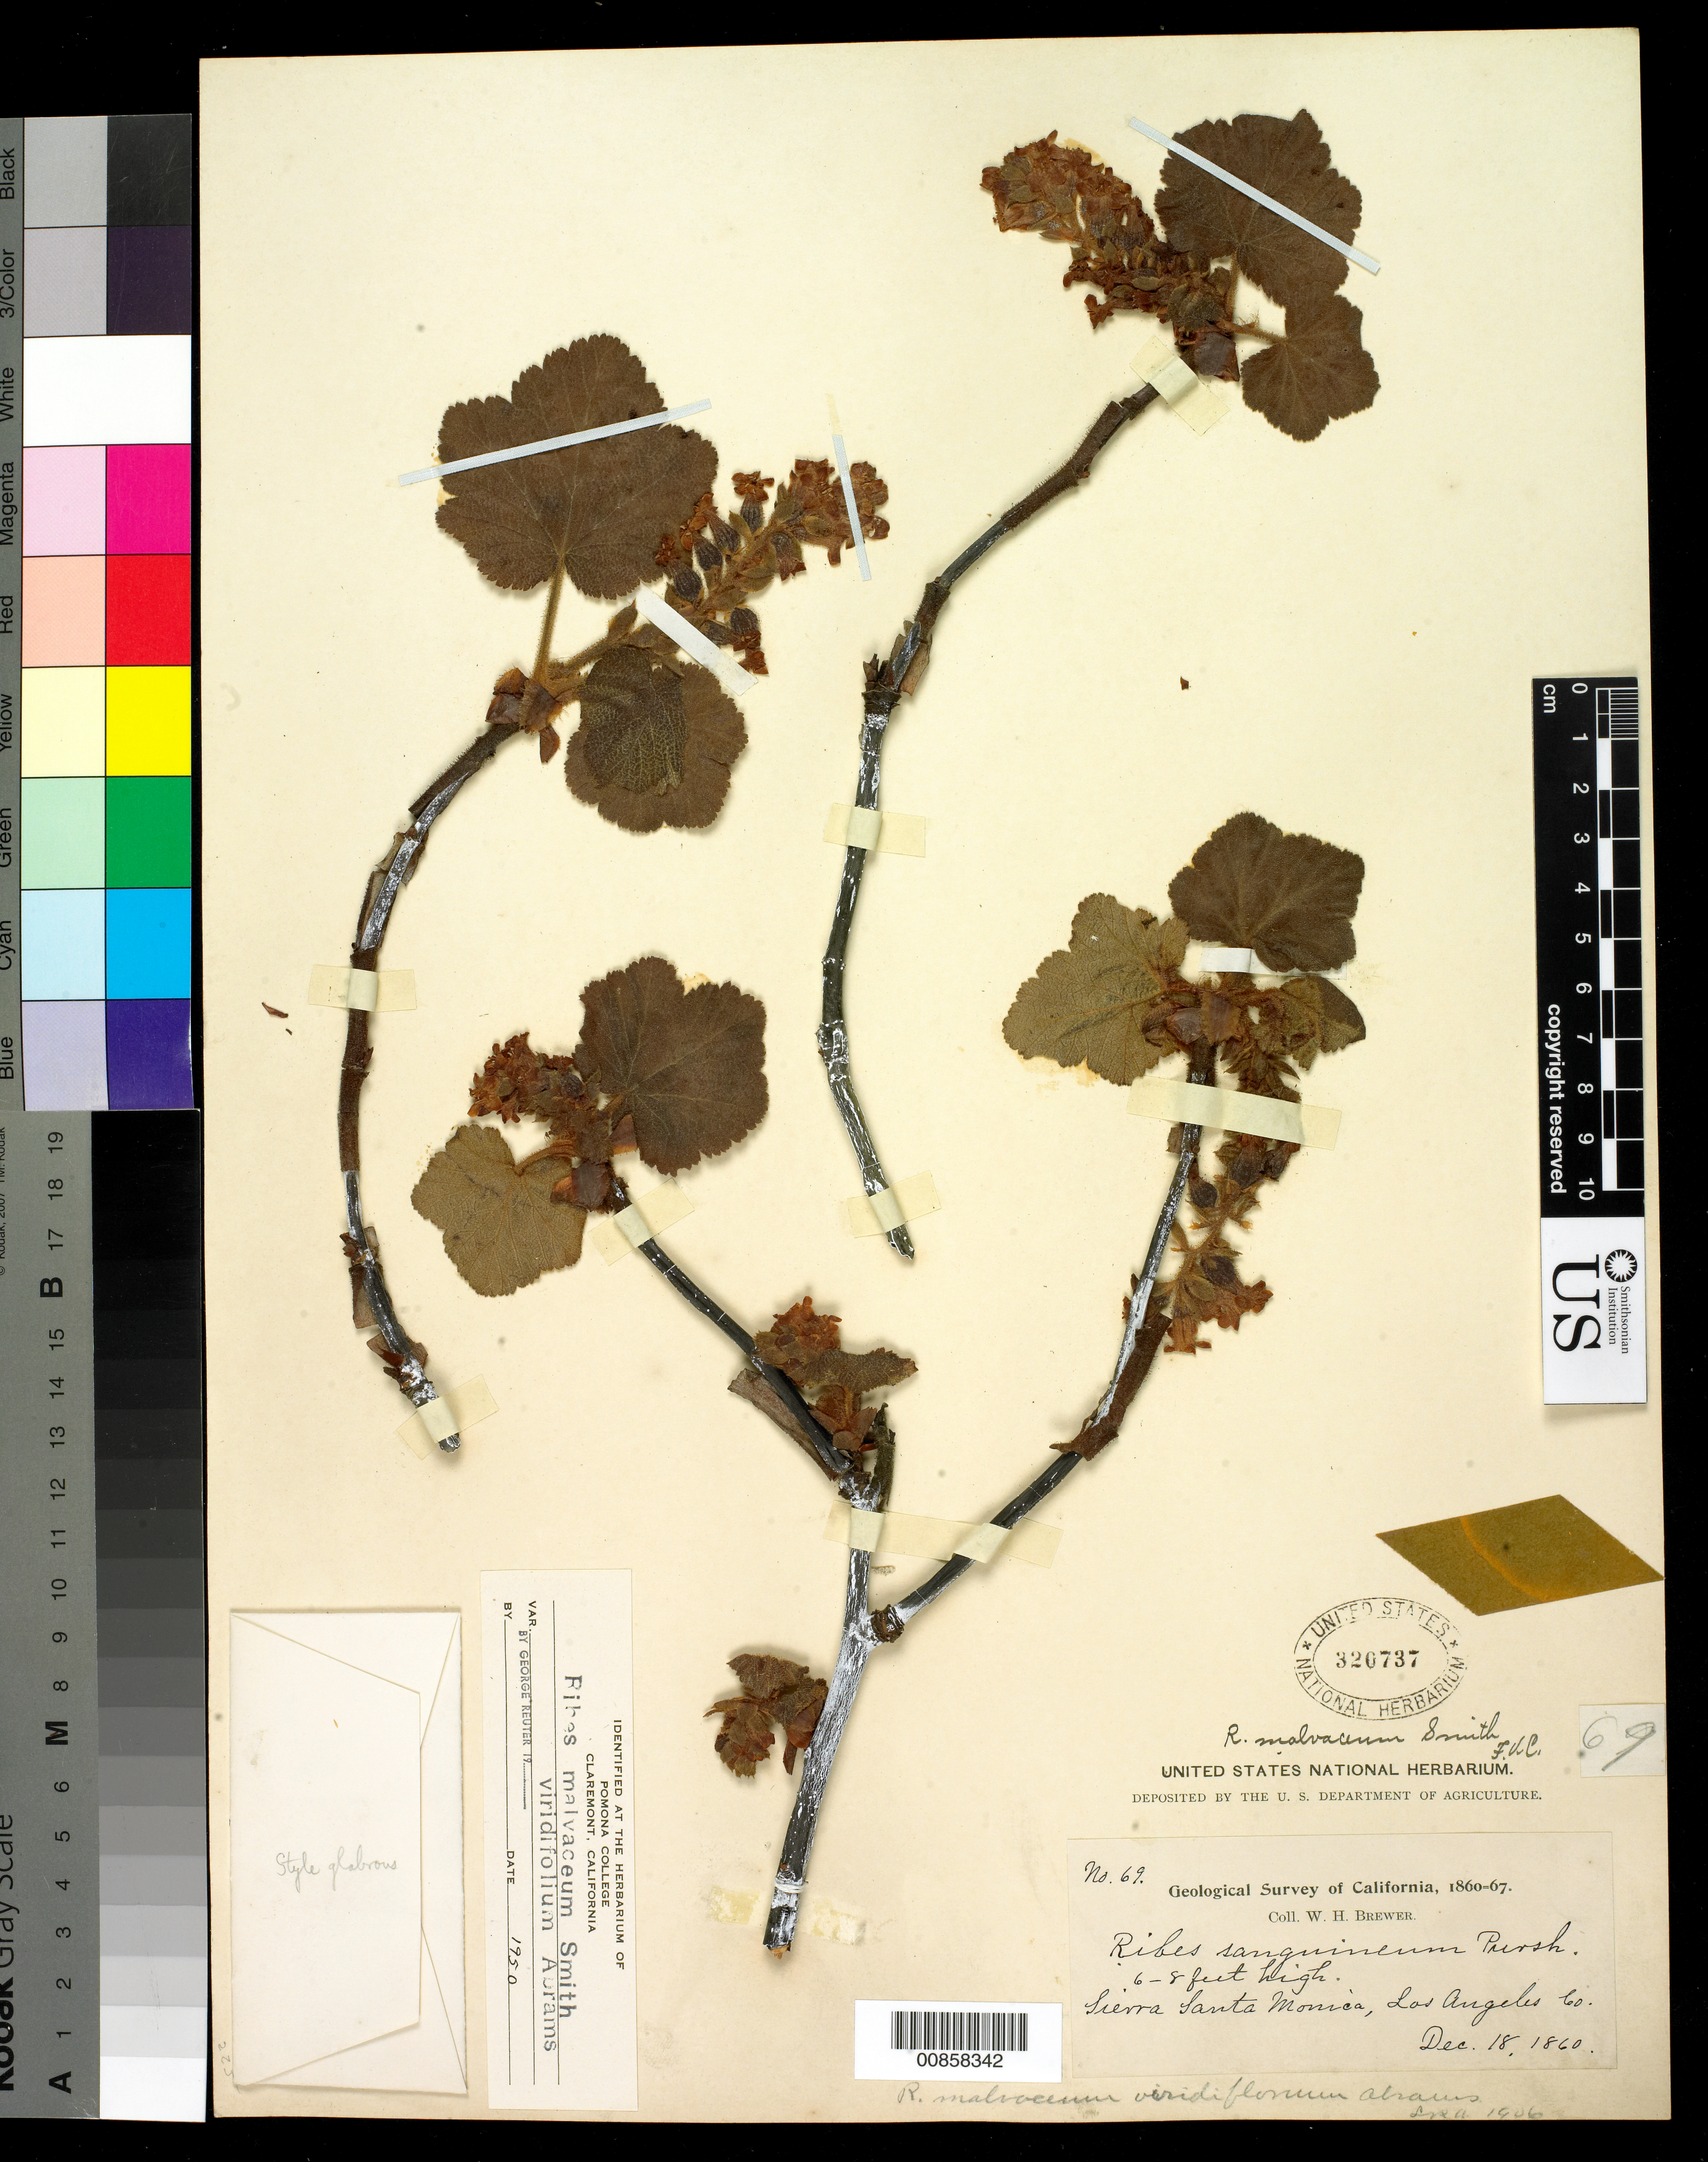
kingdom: Plantae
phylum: Tracheophyta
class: Magnoliopsida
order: Saxifragales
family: Grossulariaceae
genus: Ribes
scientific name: Ribes malvaceum var. viridifolium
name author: Abrams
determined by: Reuter, --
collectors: W. H. Brewer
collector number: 69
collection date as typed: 18 Dec 1860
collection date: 1860-12-18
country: United States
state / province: California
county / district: Los Angeles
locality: Sierra Santa Monica.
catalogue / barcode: US 320737